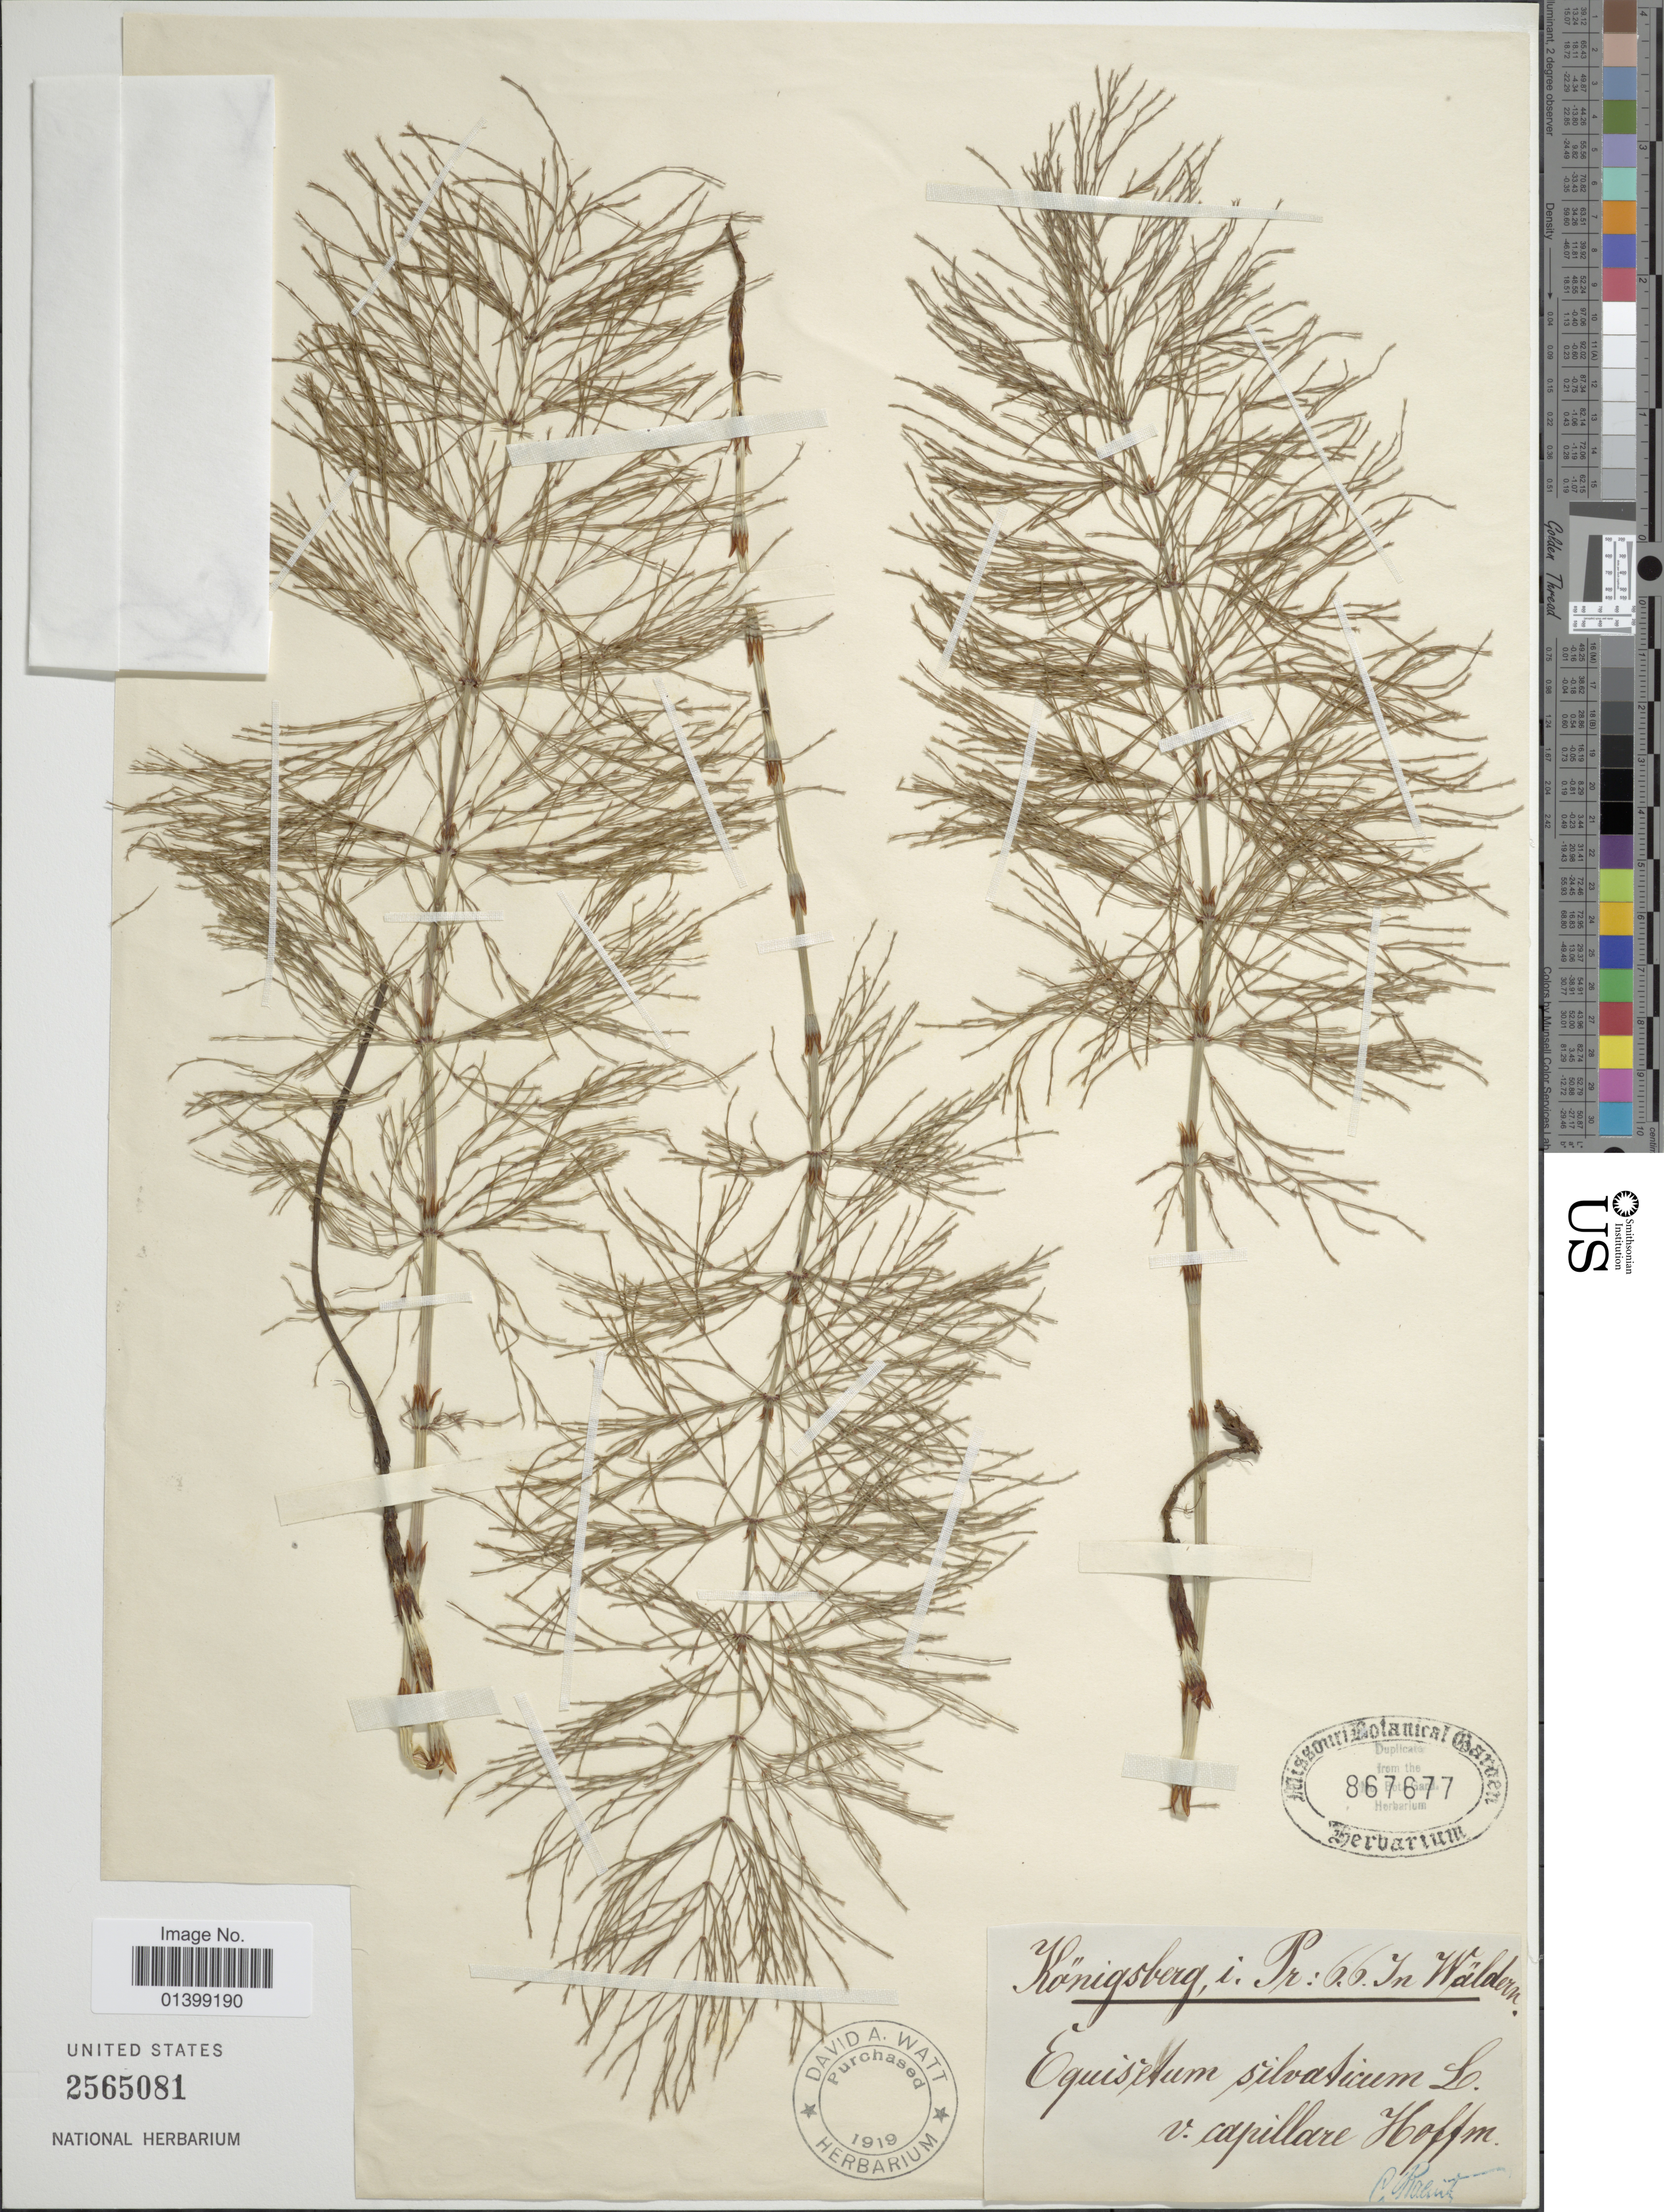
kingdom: Plantae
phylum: Tracheophyta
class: Polypodiopsida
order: Equisetales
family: Equisetaceae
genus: Equisetum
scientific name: Equisetum sylvaticum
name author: L.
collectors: C. G. Baenitz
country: Russian Federation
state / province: Kaliningrad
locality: Königsberg, i Pr , In Waldern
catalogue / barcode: US 2565081